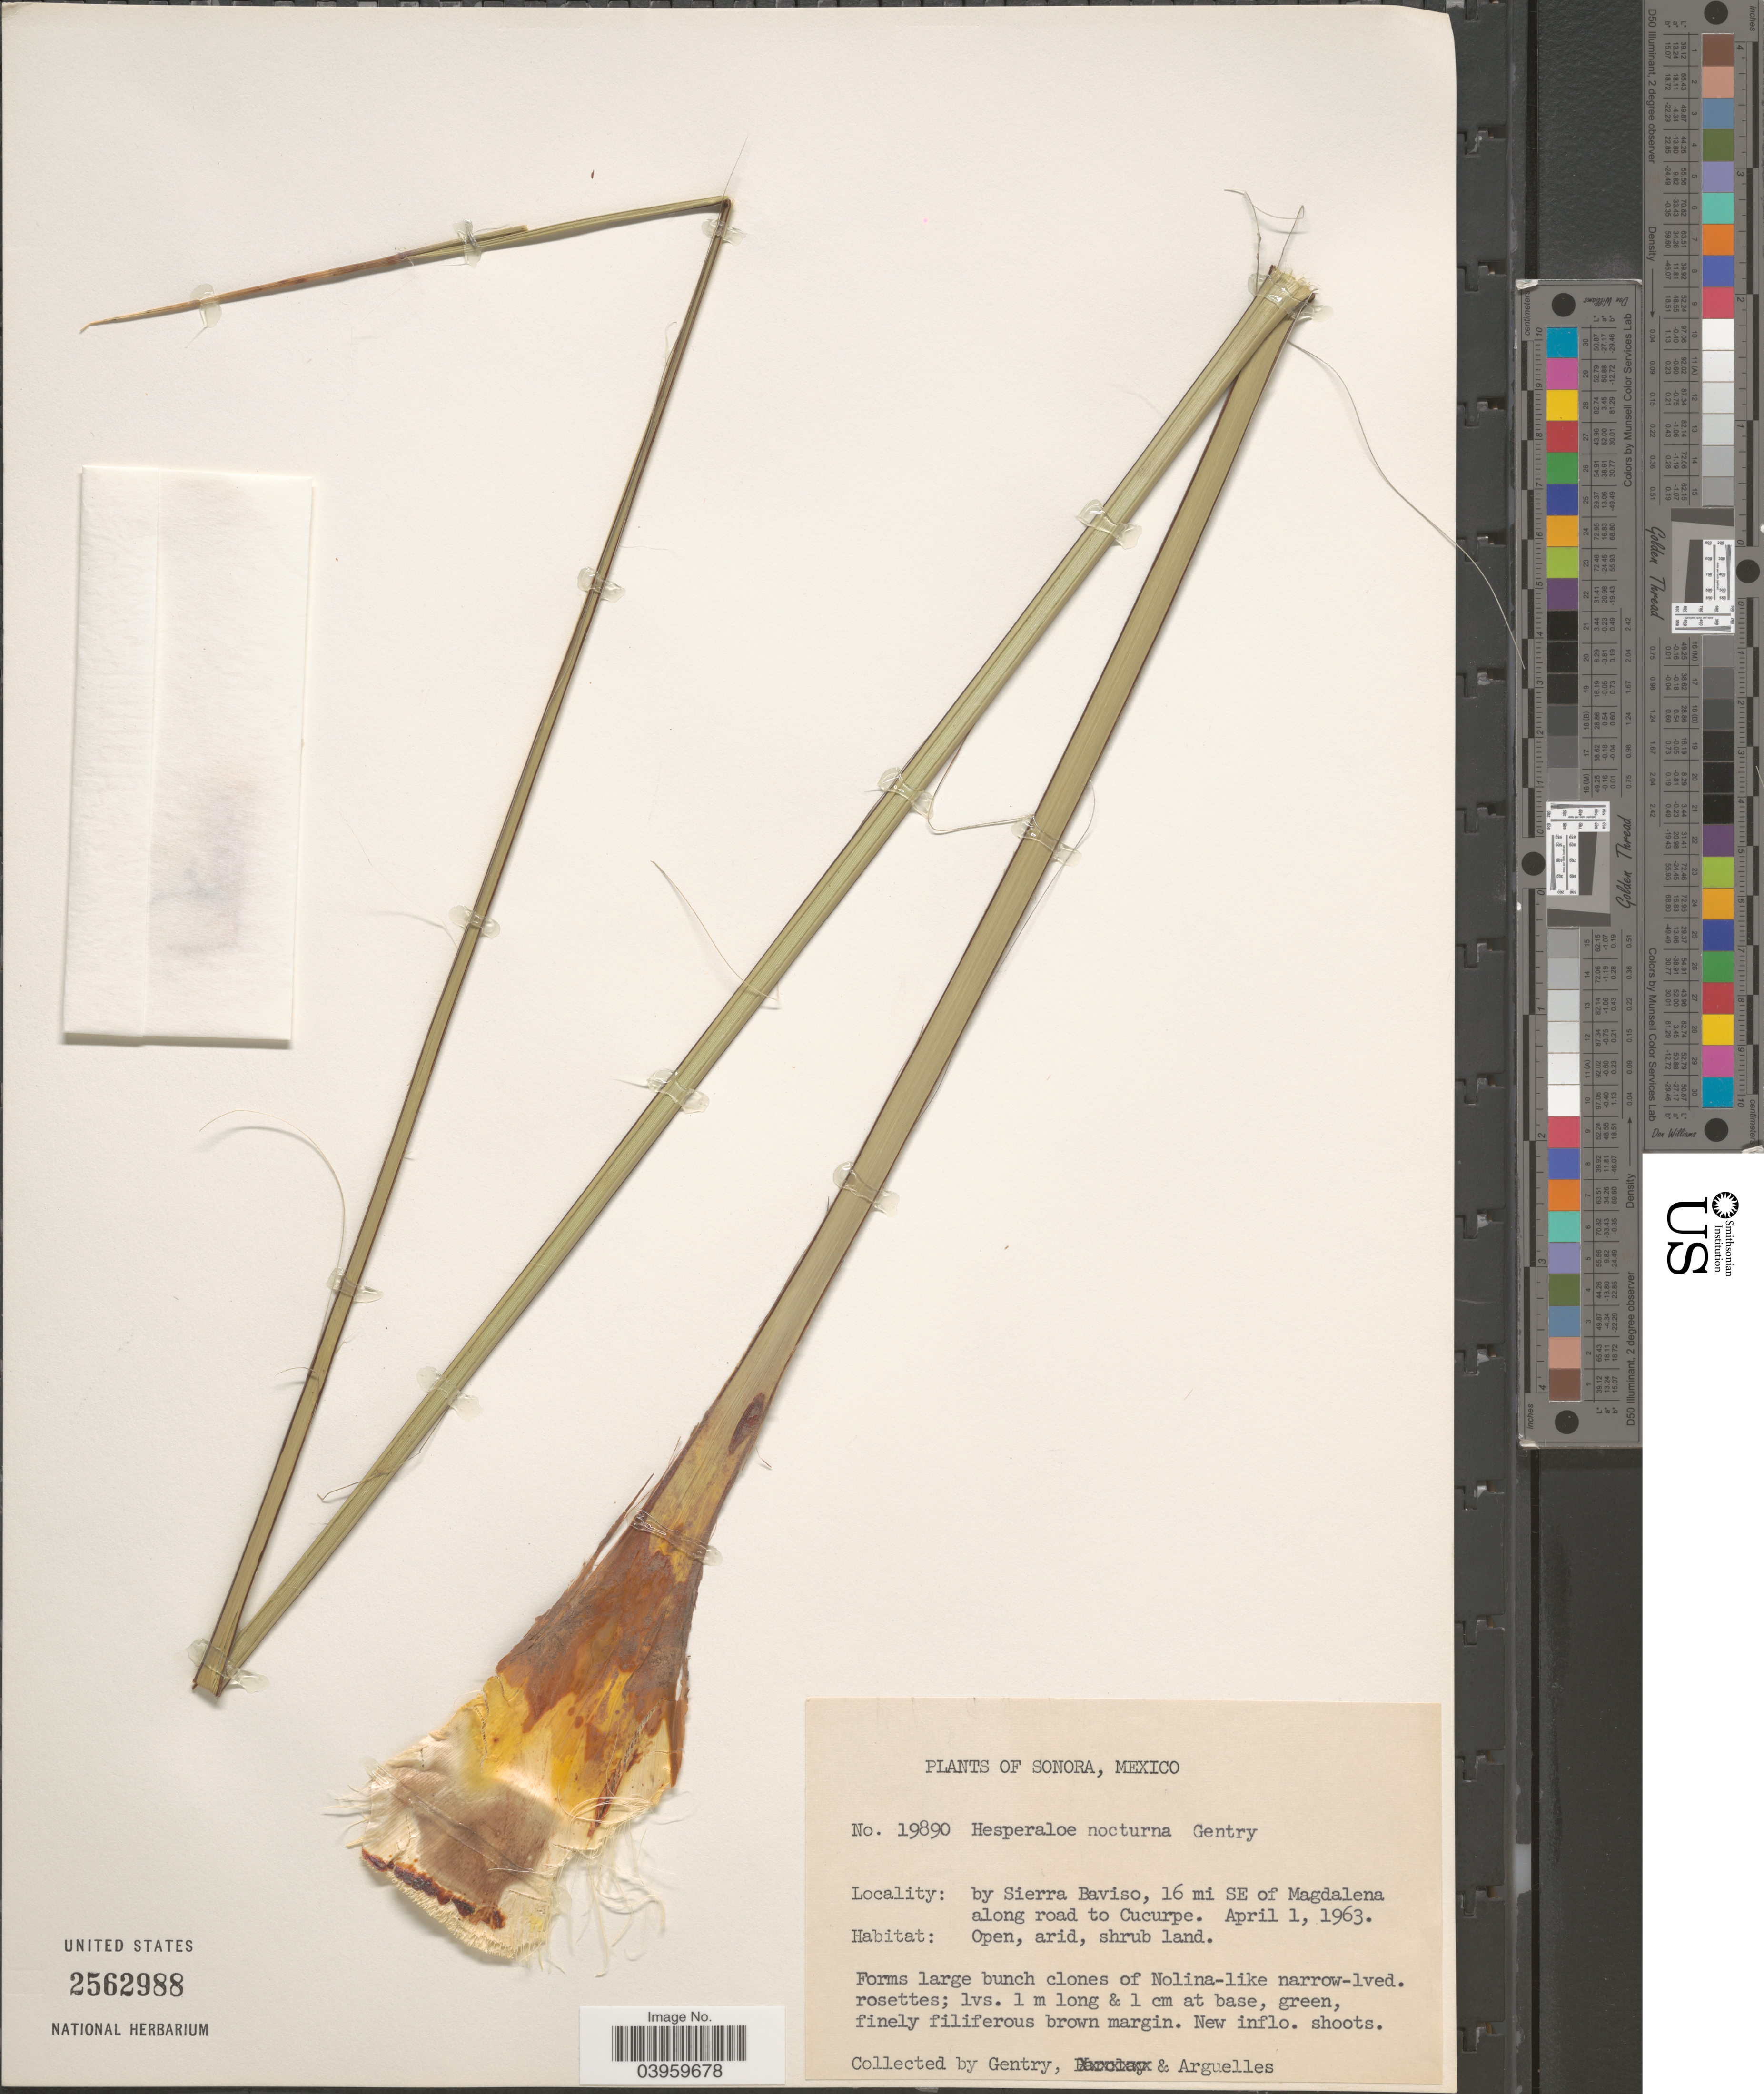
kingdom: Plantae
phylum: Tracheophyta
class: Liliopsida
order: Asparagales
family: Asparagaceae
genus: Hesperaloe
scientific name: Hesperaloe nocturna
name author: Gentry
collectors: Gentry, -- & Arguelles, --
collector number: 19890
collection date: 1963-04-01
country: Mexico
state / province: Sonora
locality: By Sierra Baviso, 16 mi SE of Magdalena, along road to Cucurpe.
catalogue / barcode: US 2562988